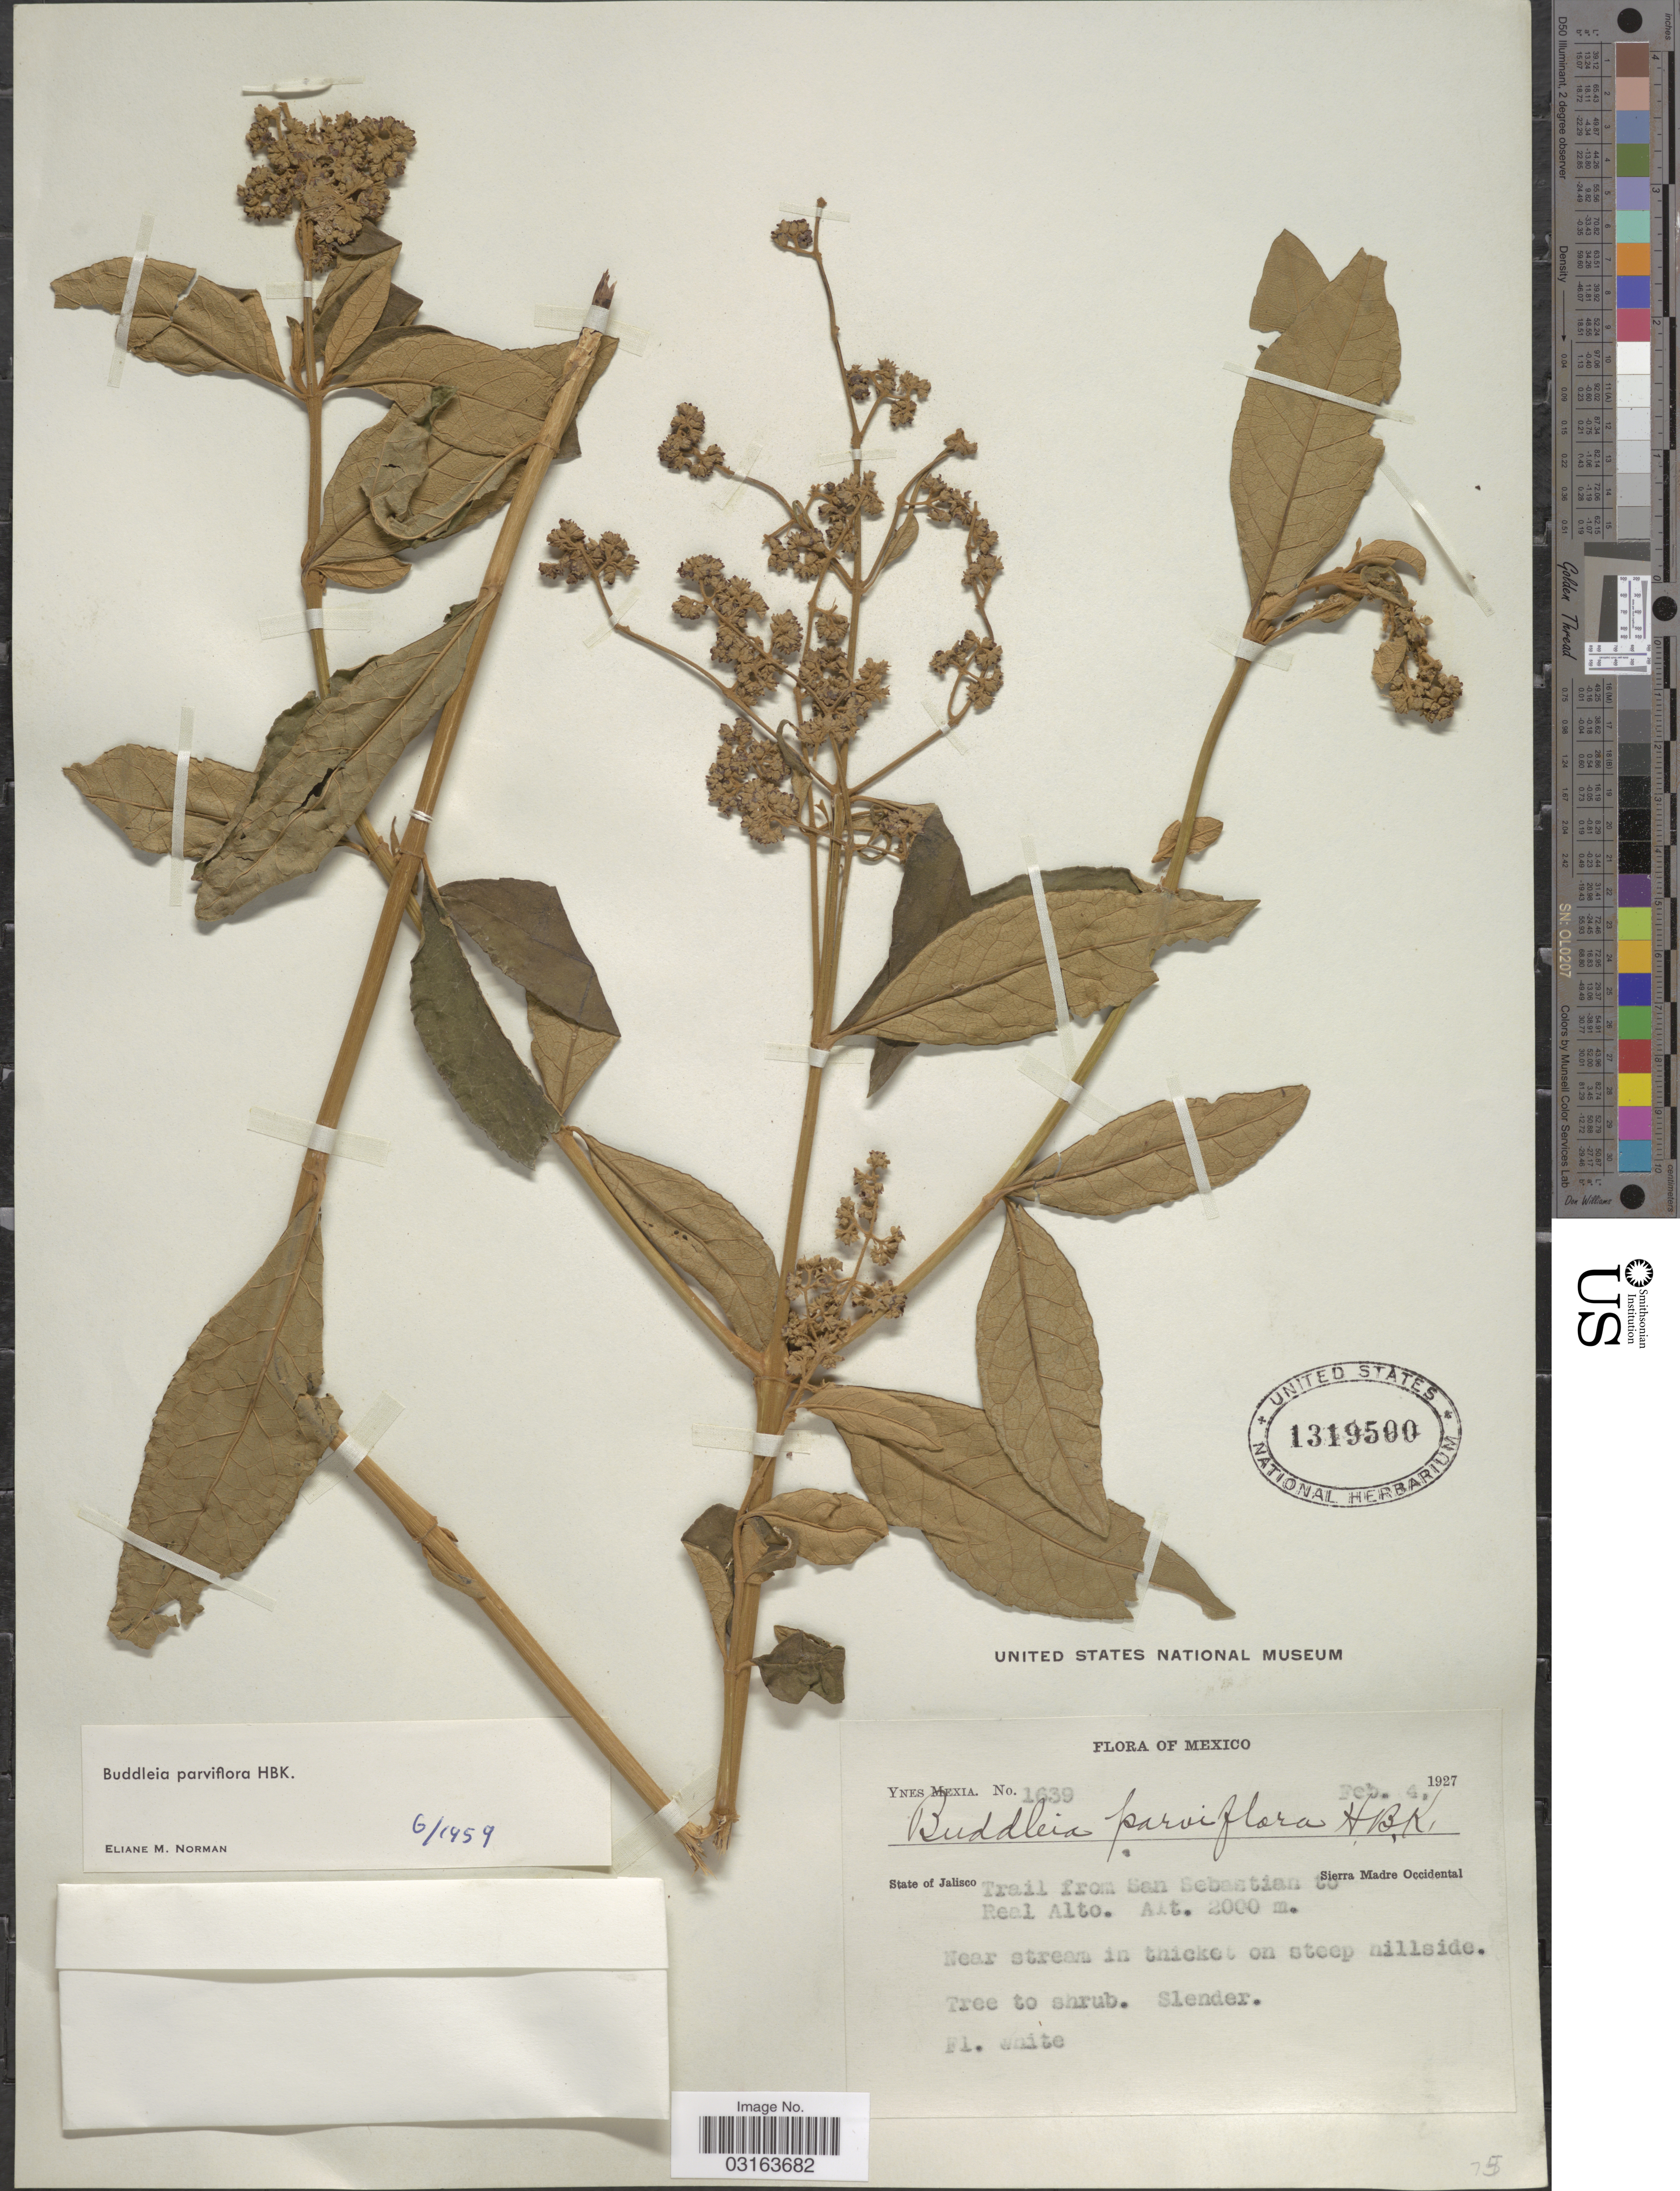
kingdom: Plantae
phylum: Tracheophyta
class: Magnoliopsida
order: Lamiales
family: Scrophulariaceae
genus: Buddleja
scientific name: Buddleja parviflora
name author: Kunth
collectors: Y. Mexia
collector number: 1639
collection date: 1927-02-04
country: Mexico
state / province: Jalisco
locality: Trail from San Sebastian to Real Alto. Sierra Madre Occidental. Real Alto.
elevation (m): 2000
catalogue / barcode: US 1319500